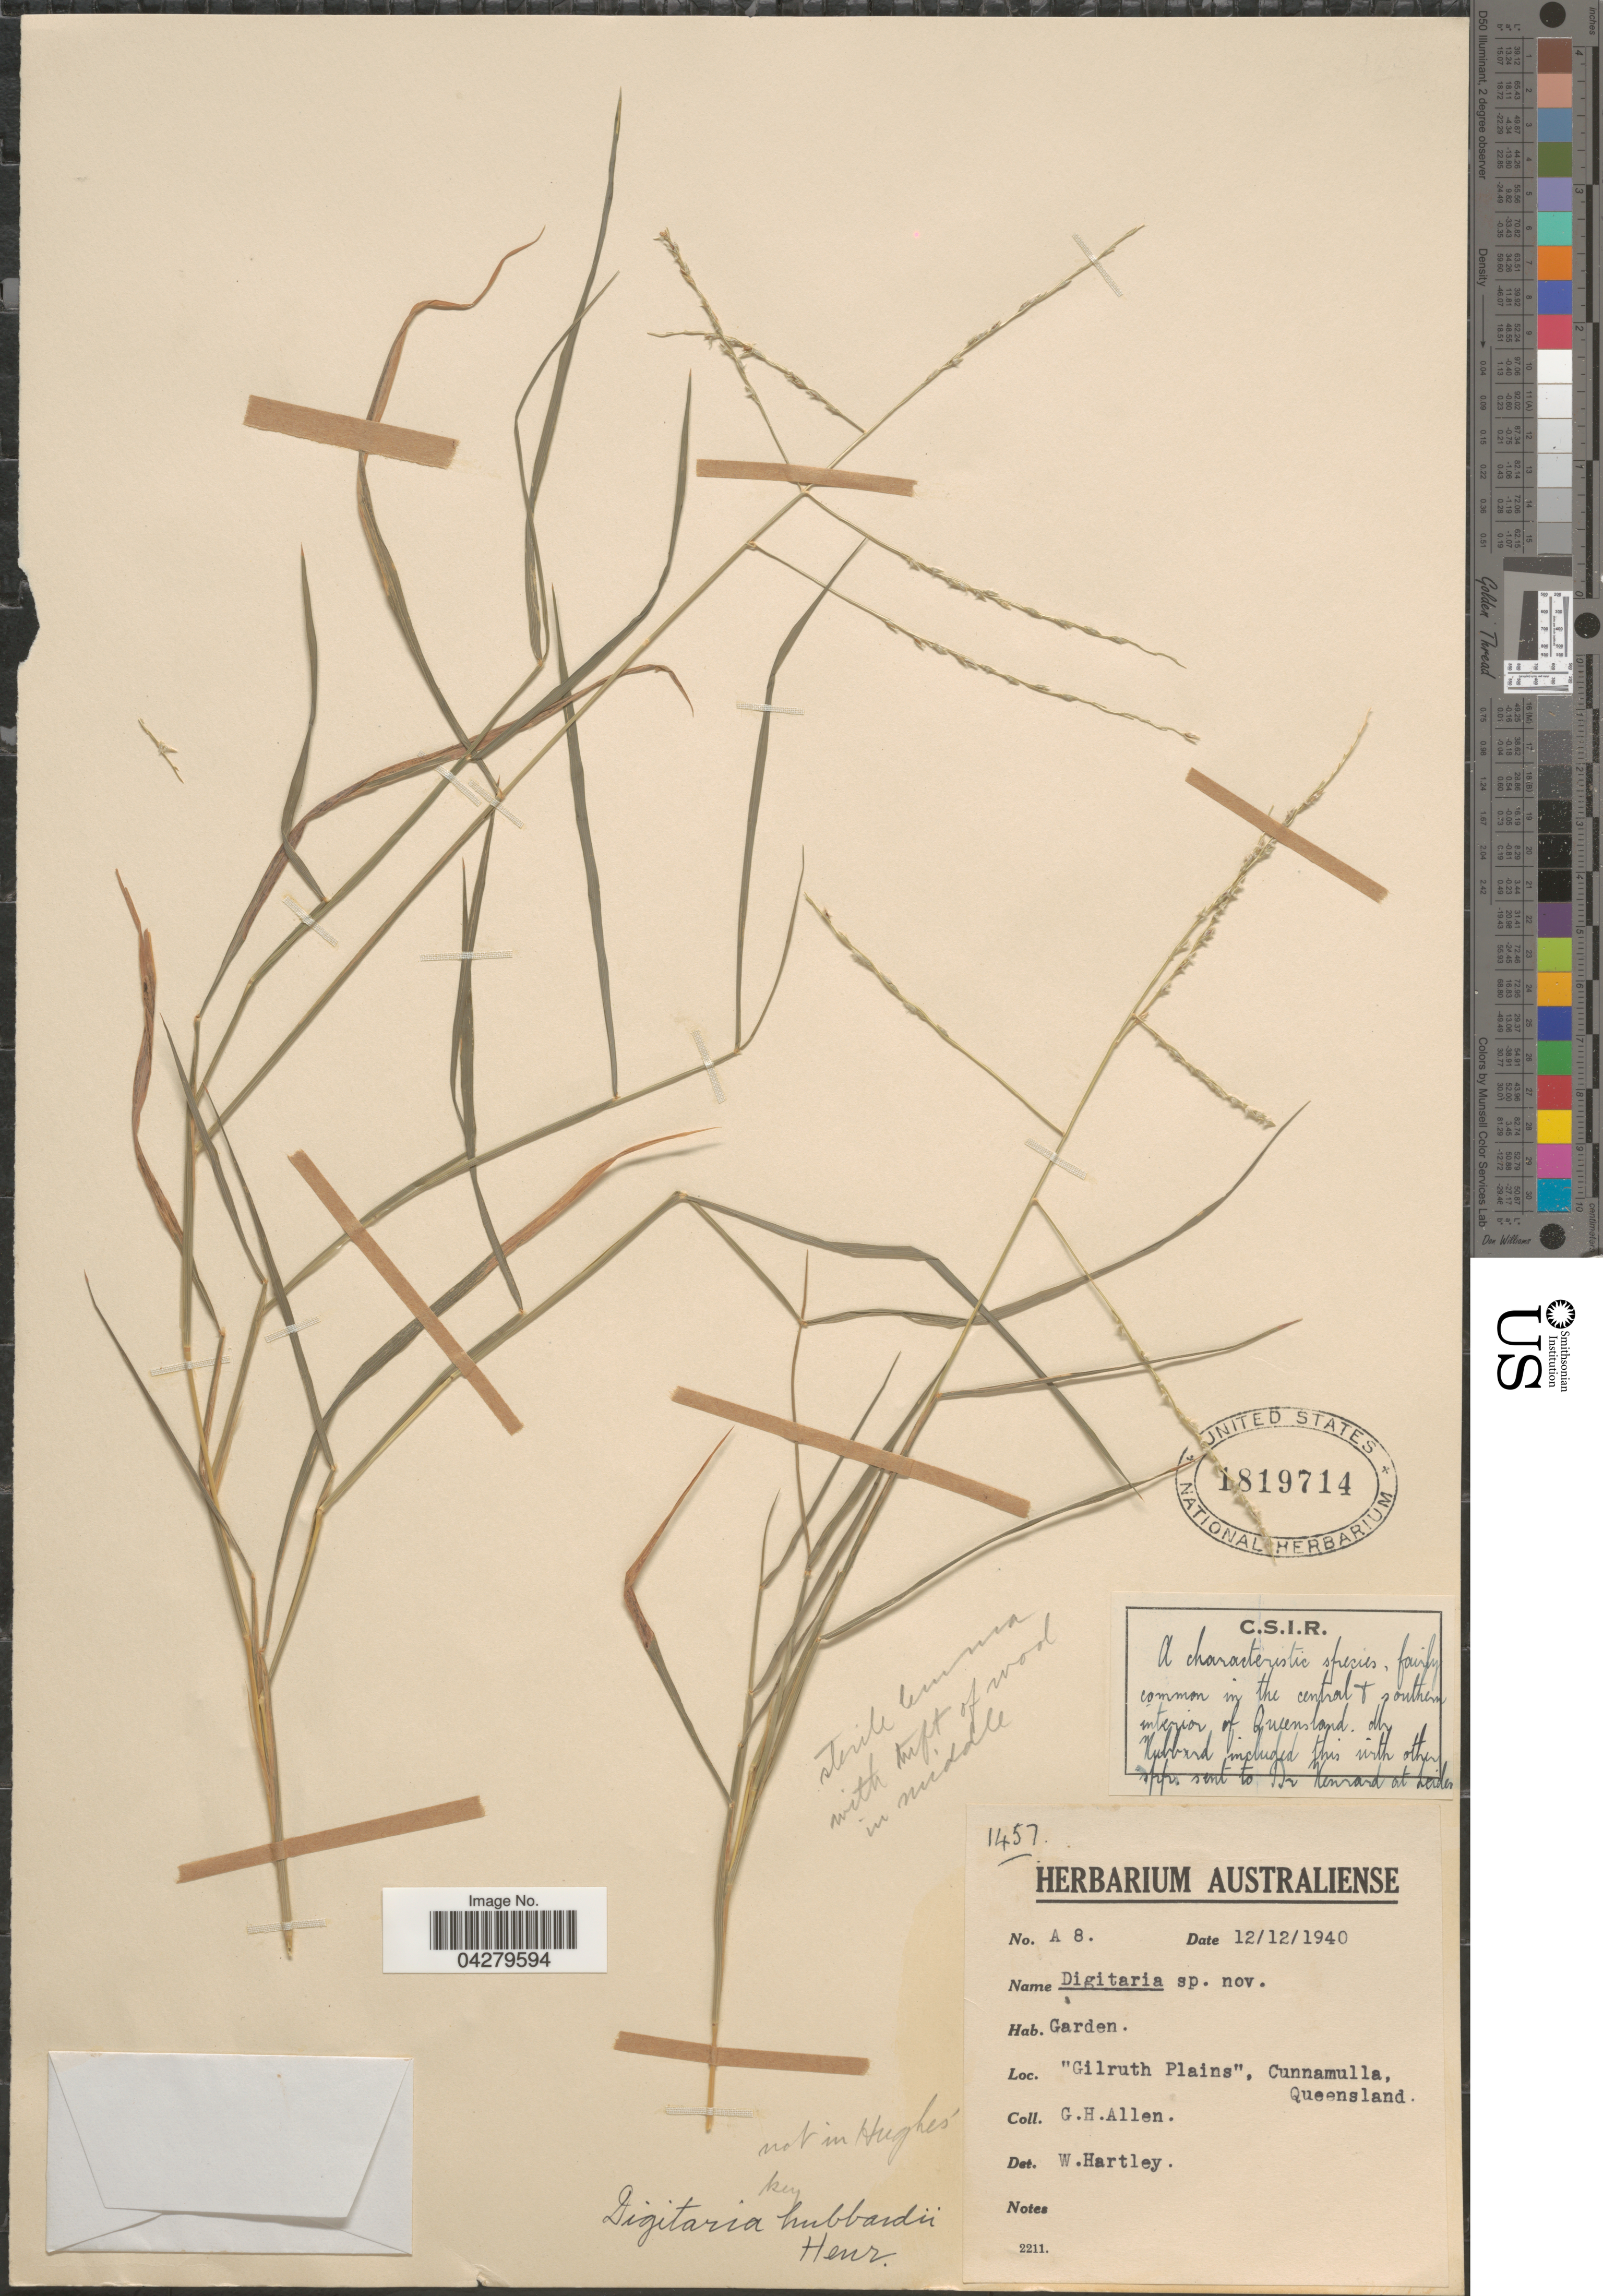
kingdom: Plantae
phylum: Tracheophyta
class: Liliopsida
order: Poales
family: Poaceae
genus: Digitaria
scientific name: Digitaria hubbardii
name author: Henr.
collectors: G. Allen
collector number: A8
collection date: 1940-12-12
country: Australia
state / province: Queensland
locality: Gilruth Plains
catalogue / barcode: US 1819714